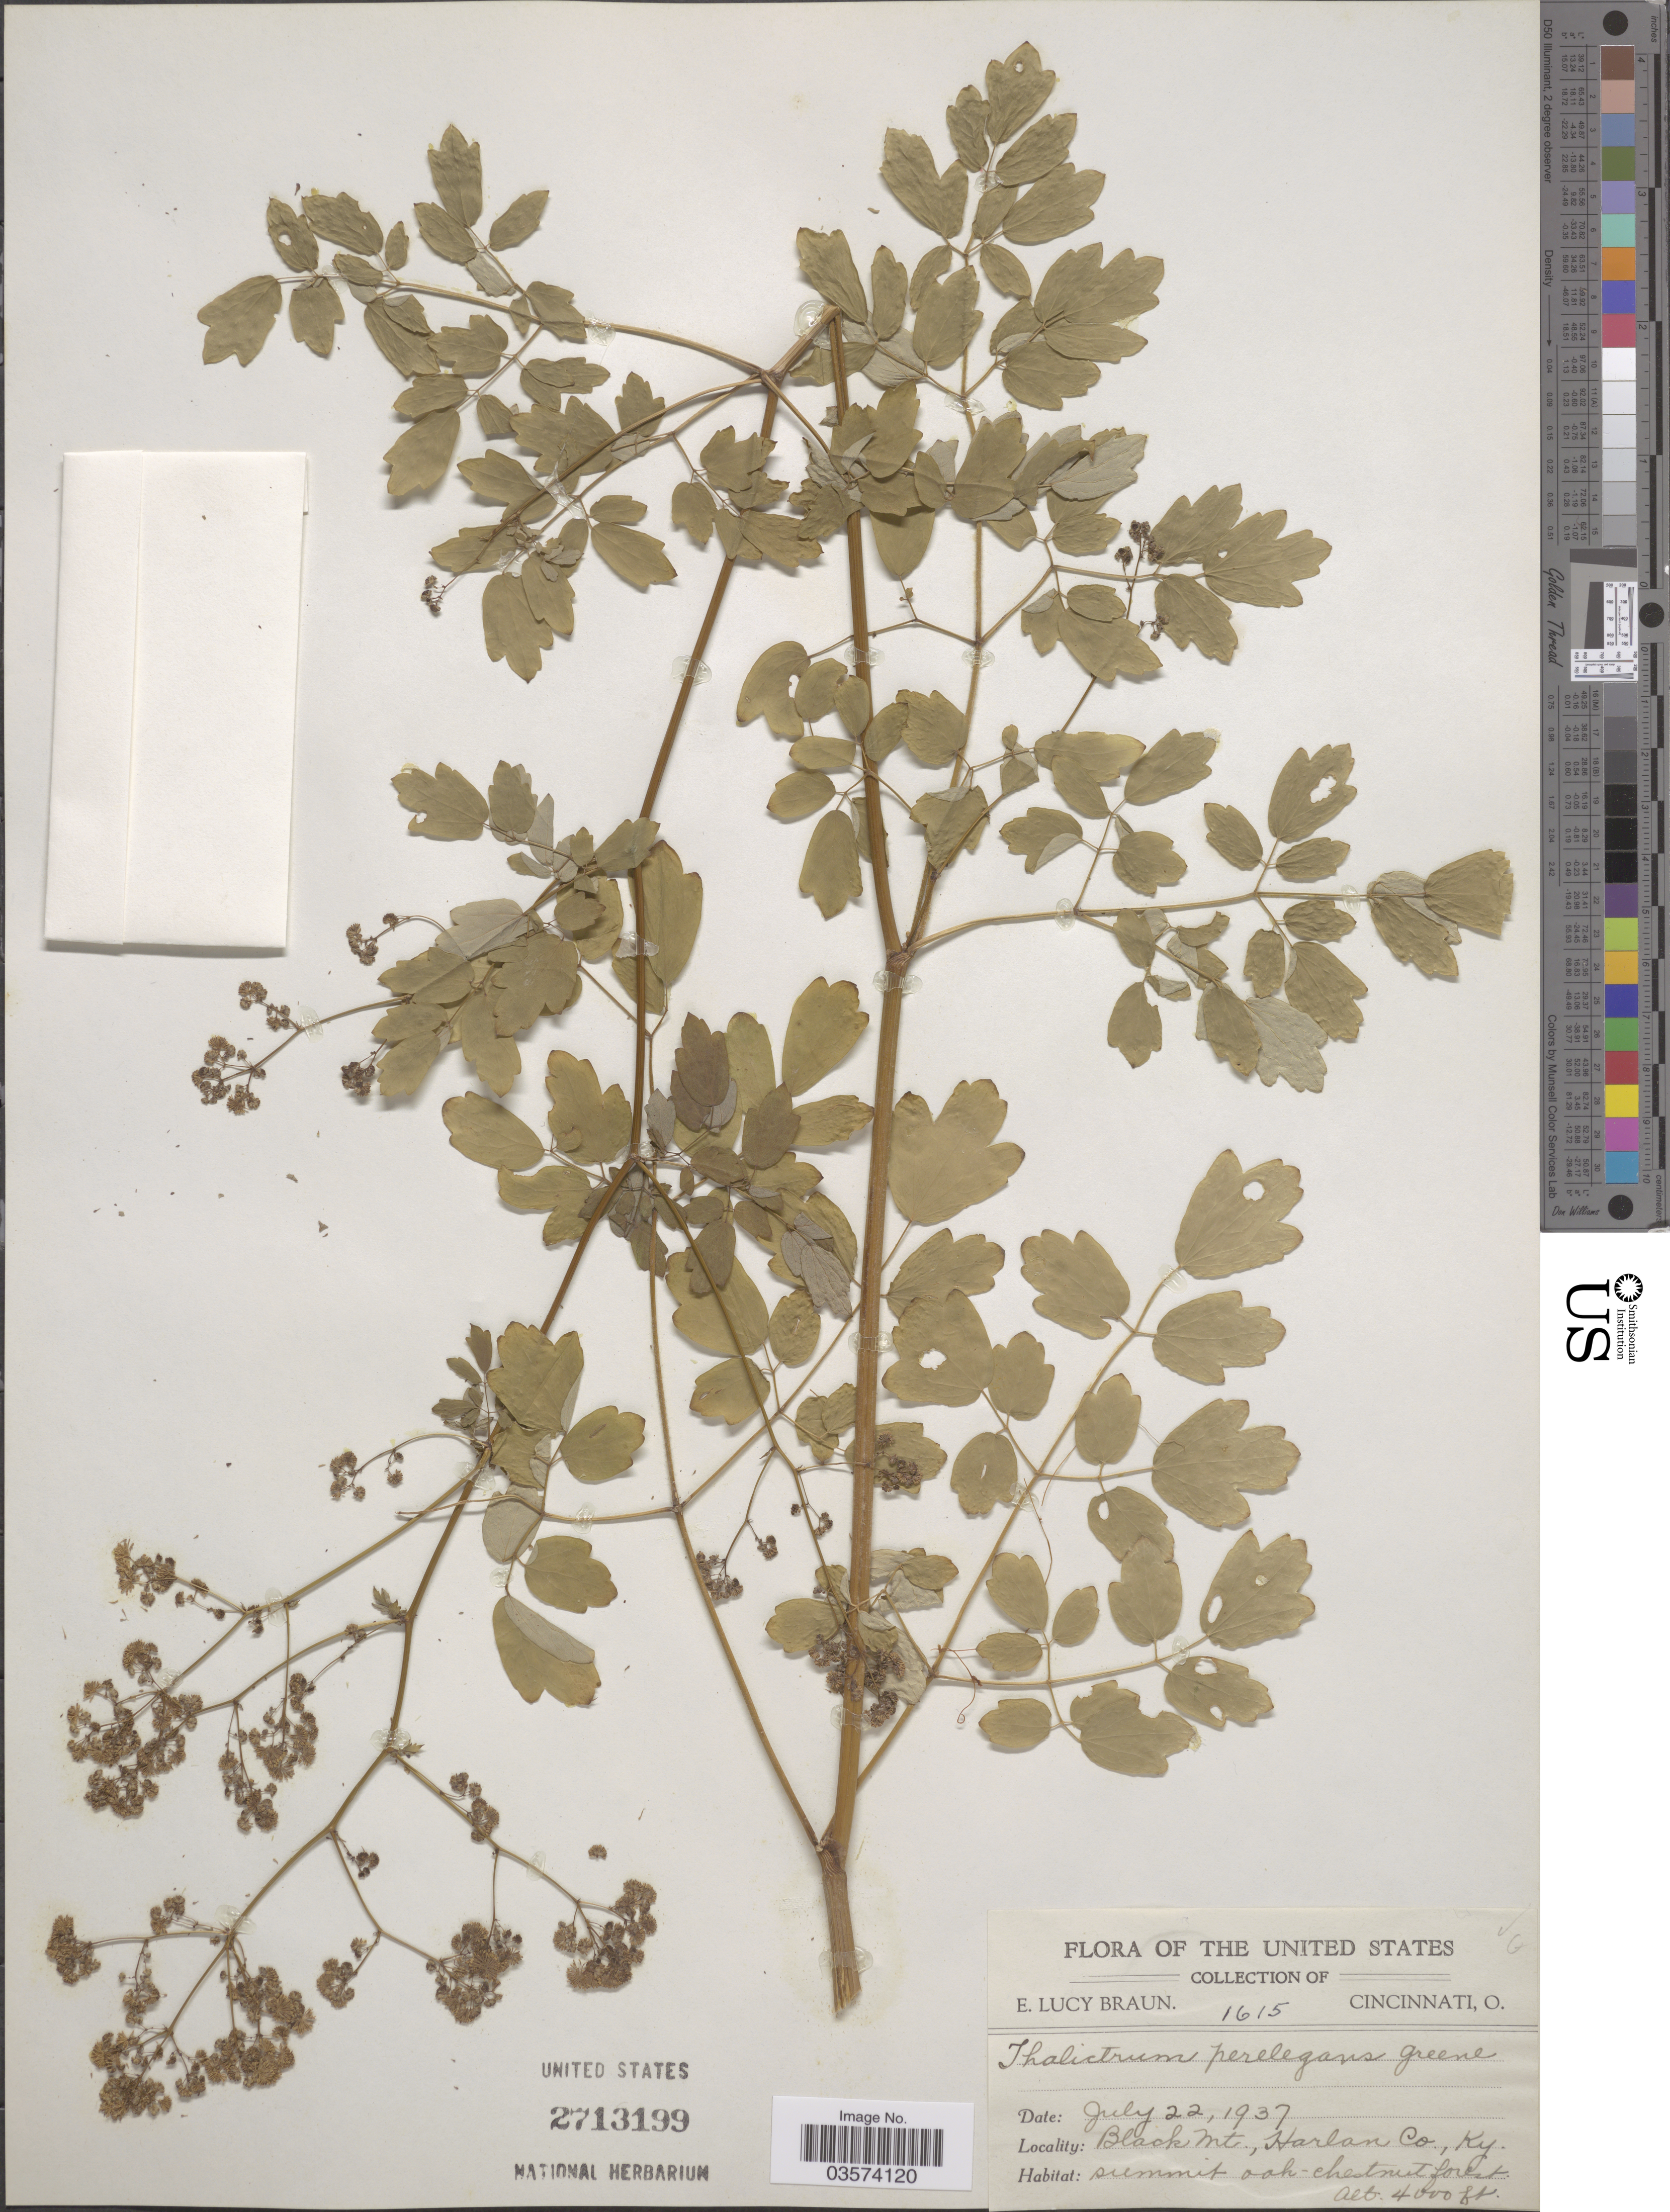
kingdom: Plantae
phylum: Tracheophyta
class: Magnoliopsida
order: Ranunculales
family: Ranunculaceae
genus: Thalictrum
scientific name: Thalictrum perelegans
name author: Greene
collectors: E. L. Braun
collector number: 1615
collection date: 1937-07-22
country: United States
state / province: Kentucky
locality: Black Mt., Harlan Co.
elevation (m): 1219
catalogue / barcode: US 2713199